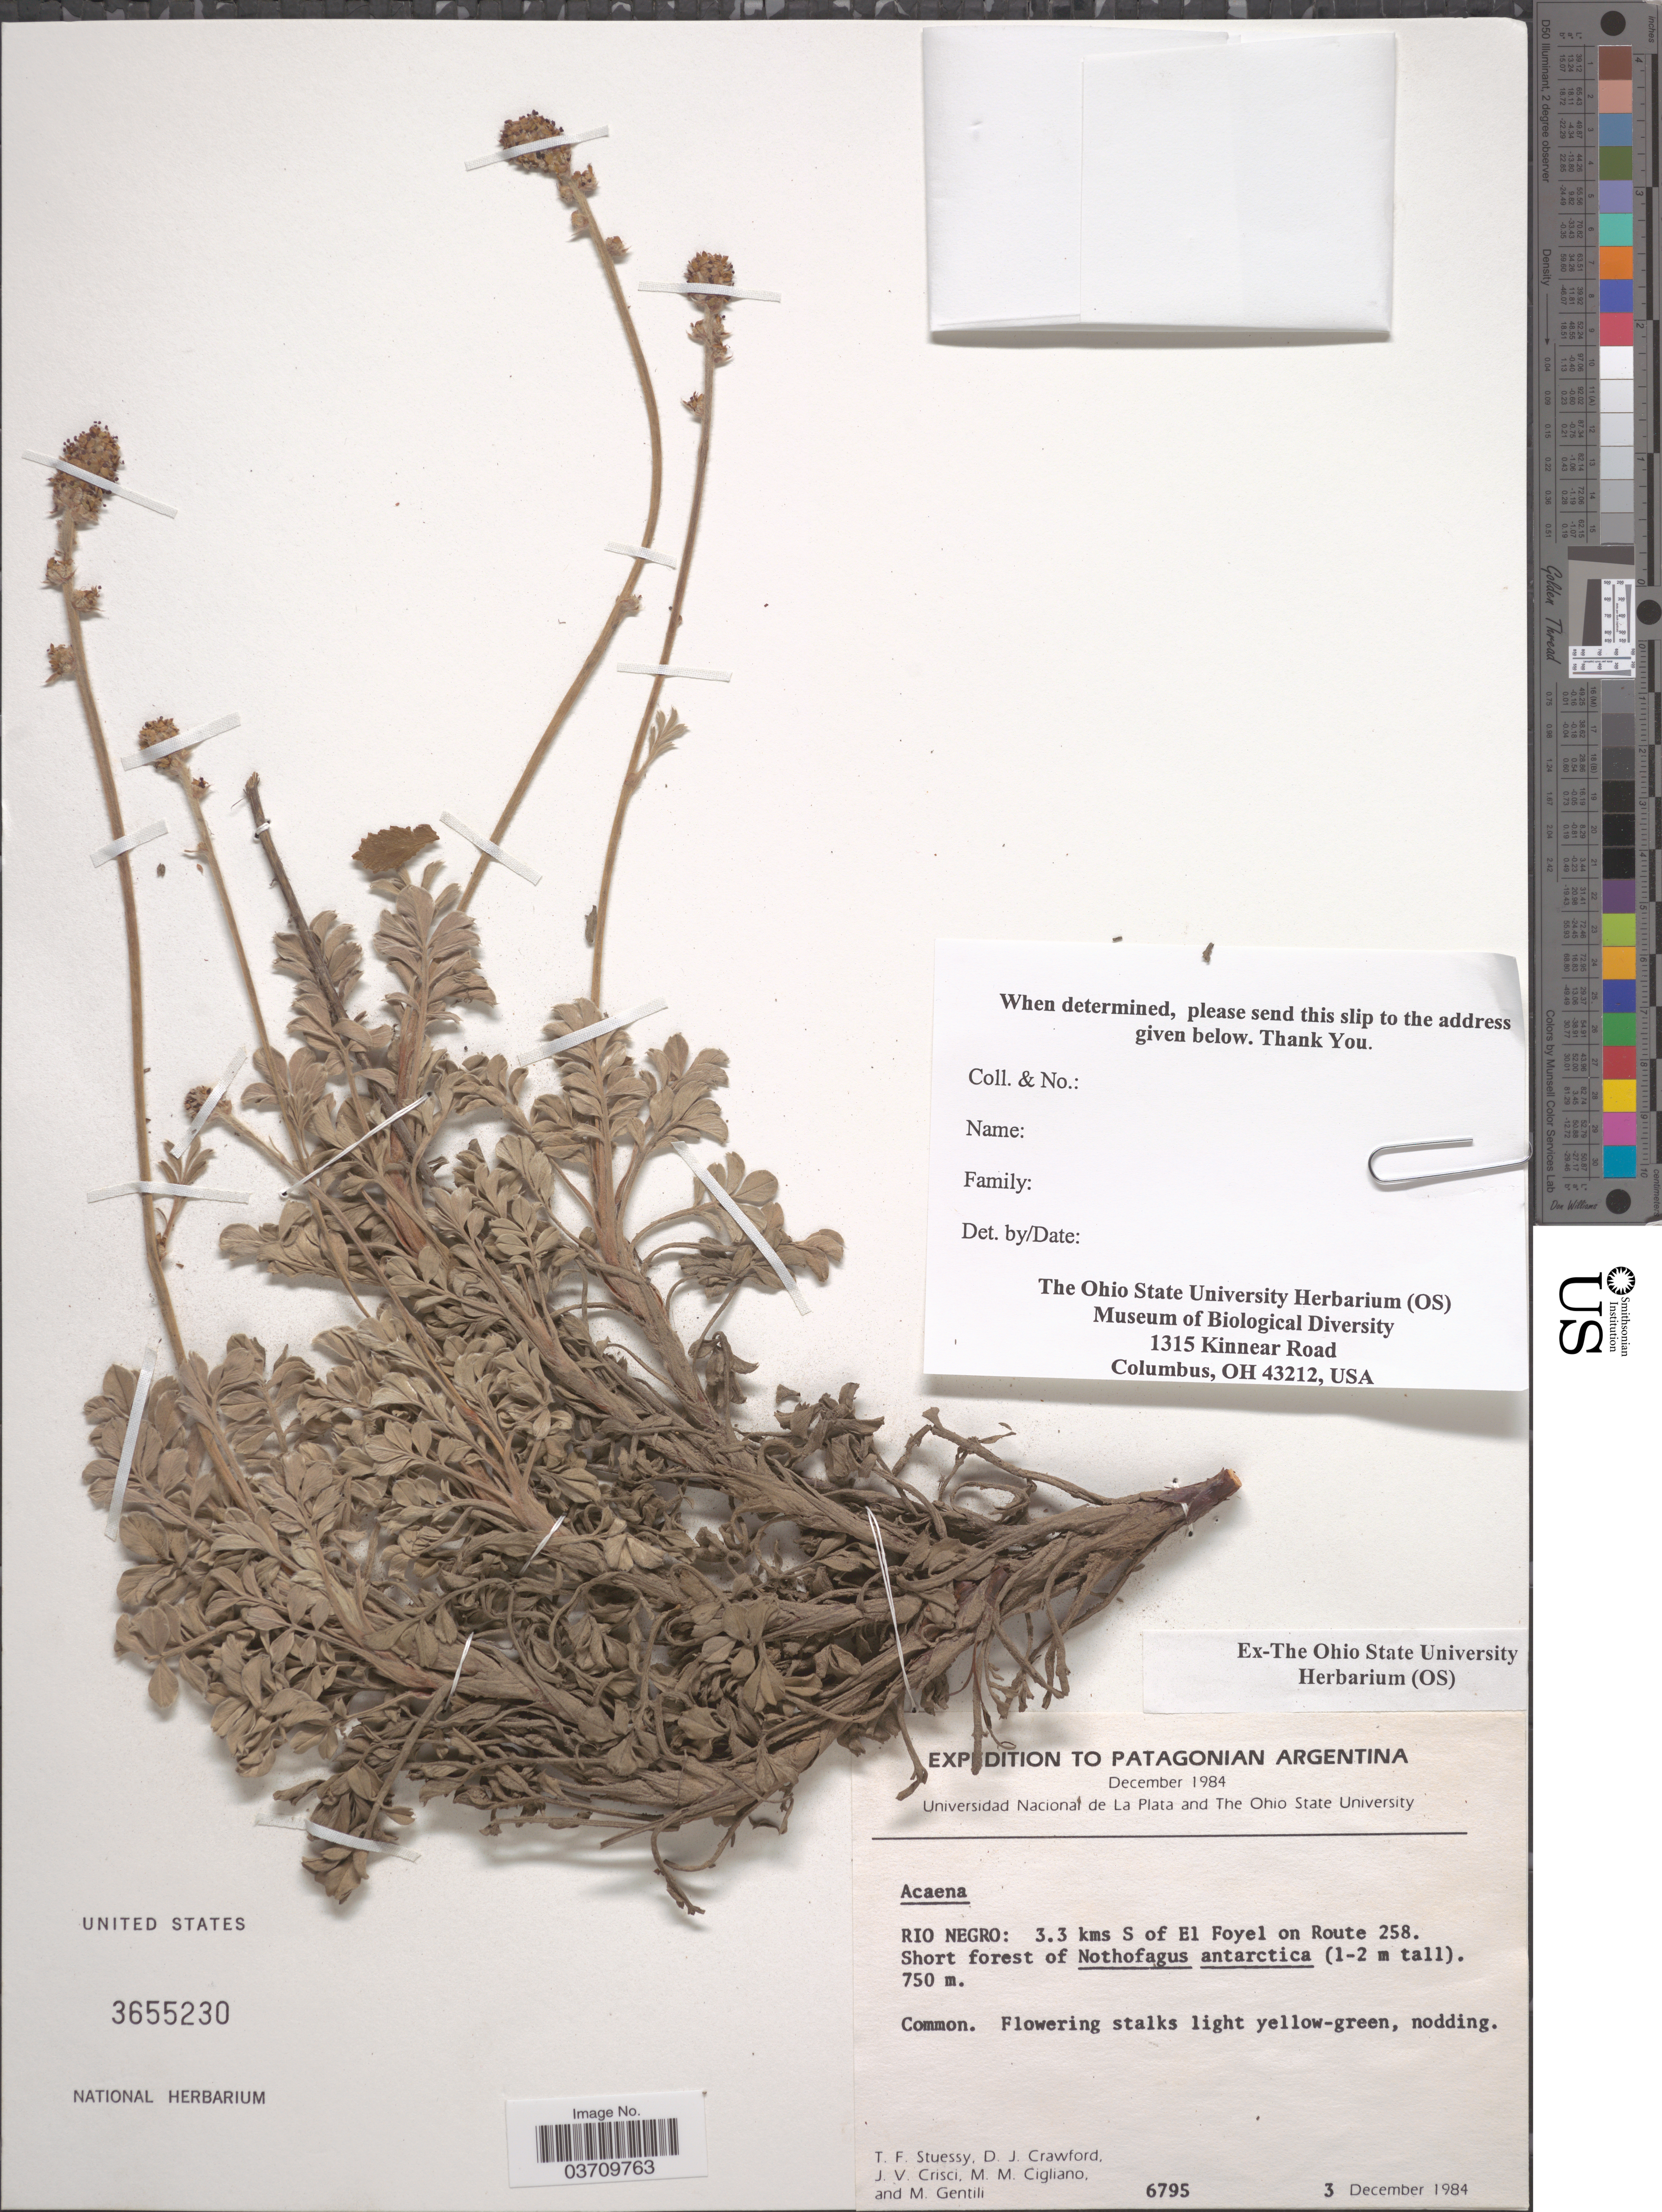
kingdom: Plantae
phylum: Tracheophyta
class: Magnoliopsida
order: Rosales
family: Rosaceae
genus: Acaena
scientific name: Acaena sp.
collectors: T. Stuessy, D. Crawford, J. Crisci, M. Cigliano & M. Gentili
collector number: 6795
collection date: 1984-12-03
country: Argentina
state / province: Rio Negro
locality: Patagonian. 3.3 kms. S of El Foyel on Route 258.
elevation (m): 750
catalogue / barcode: US 3655230